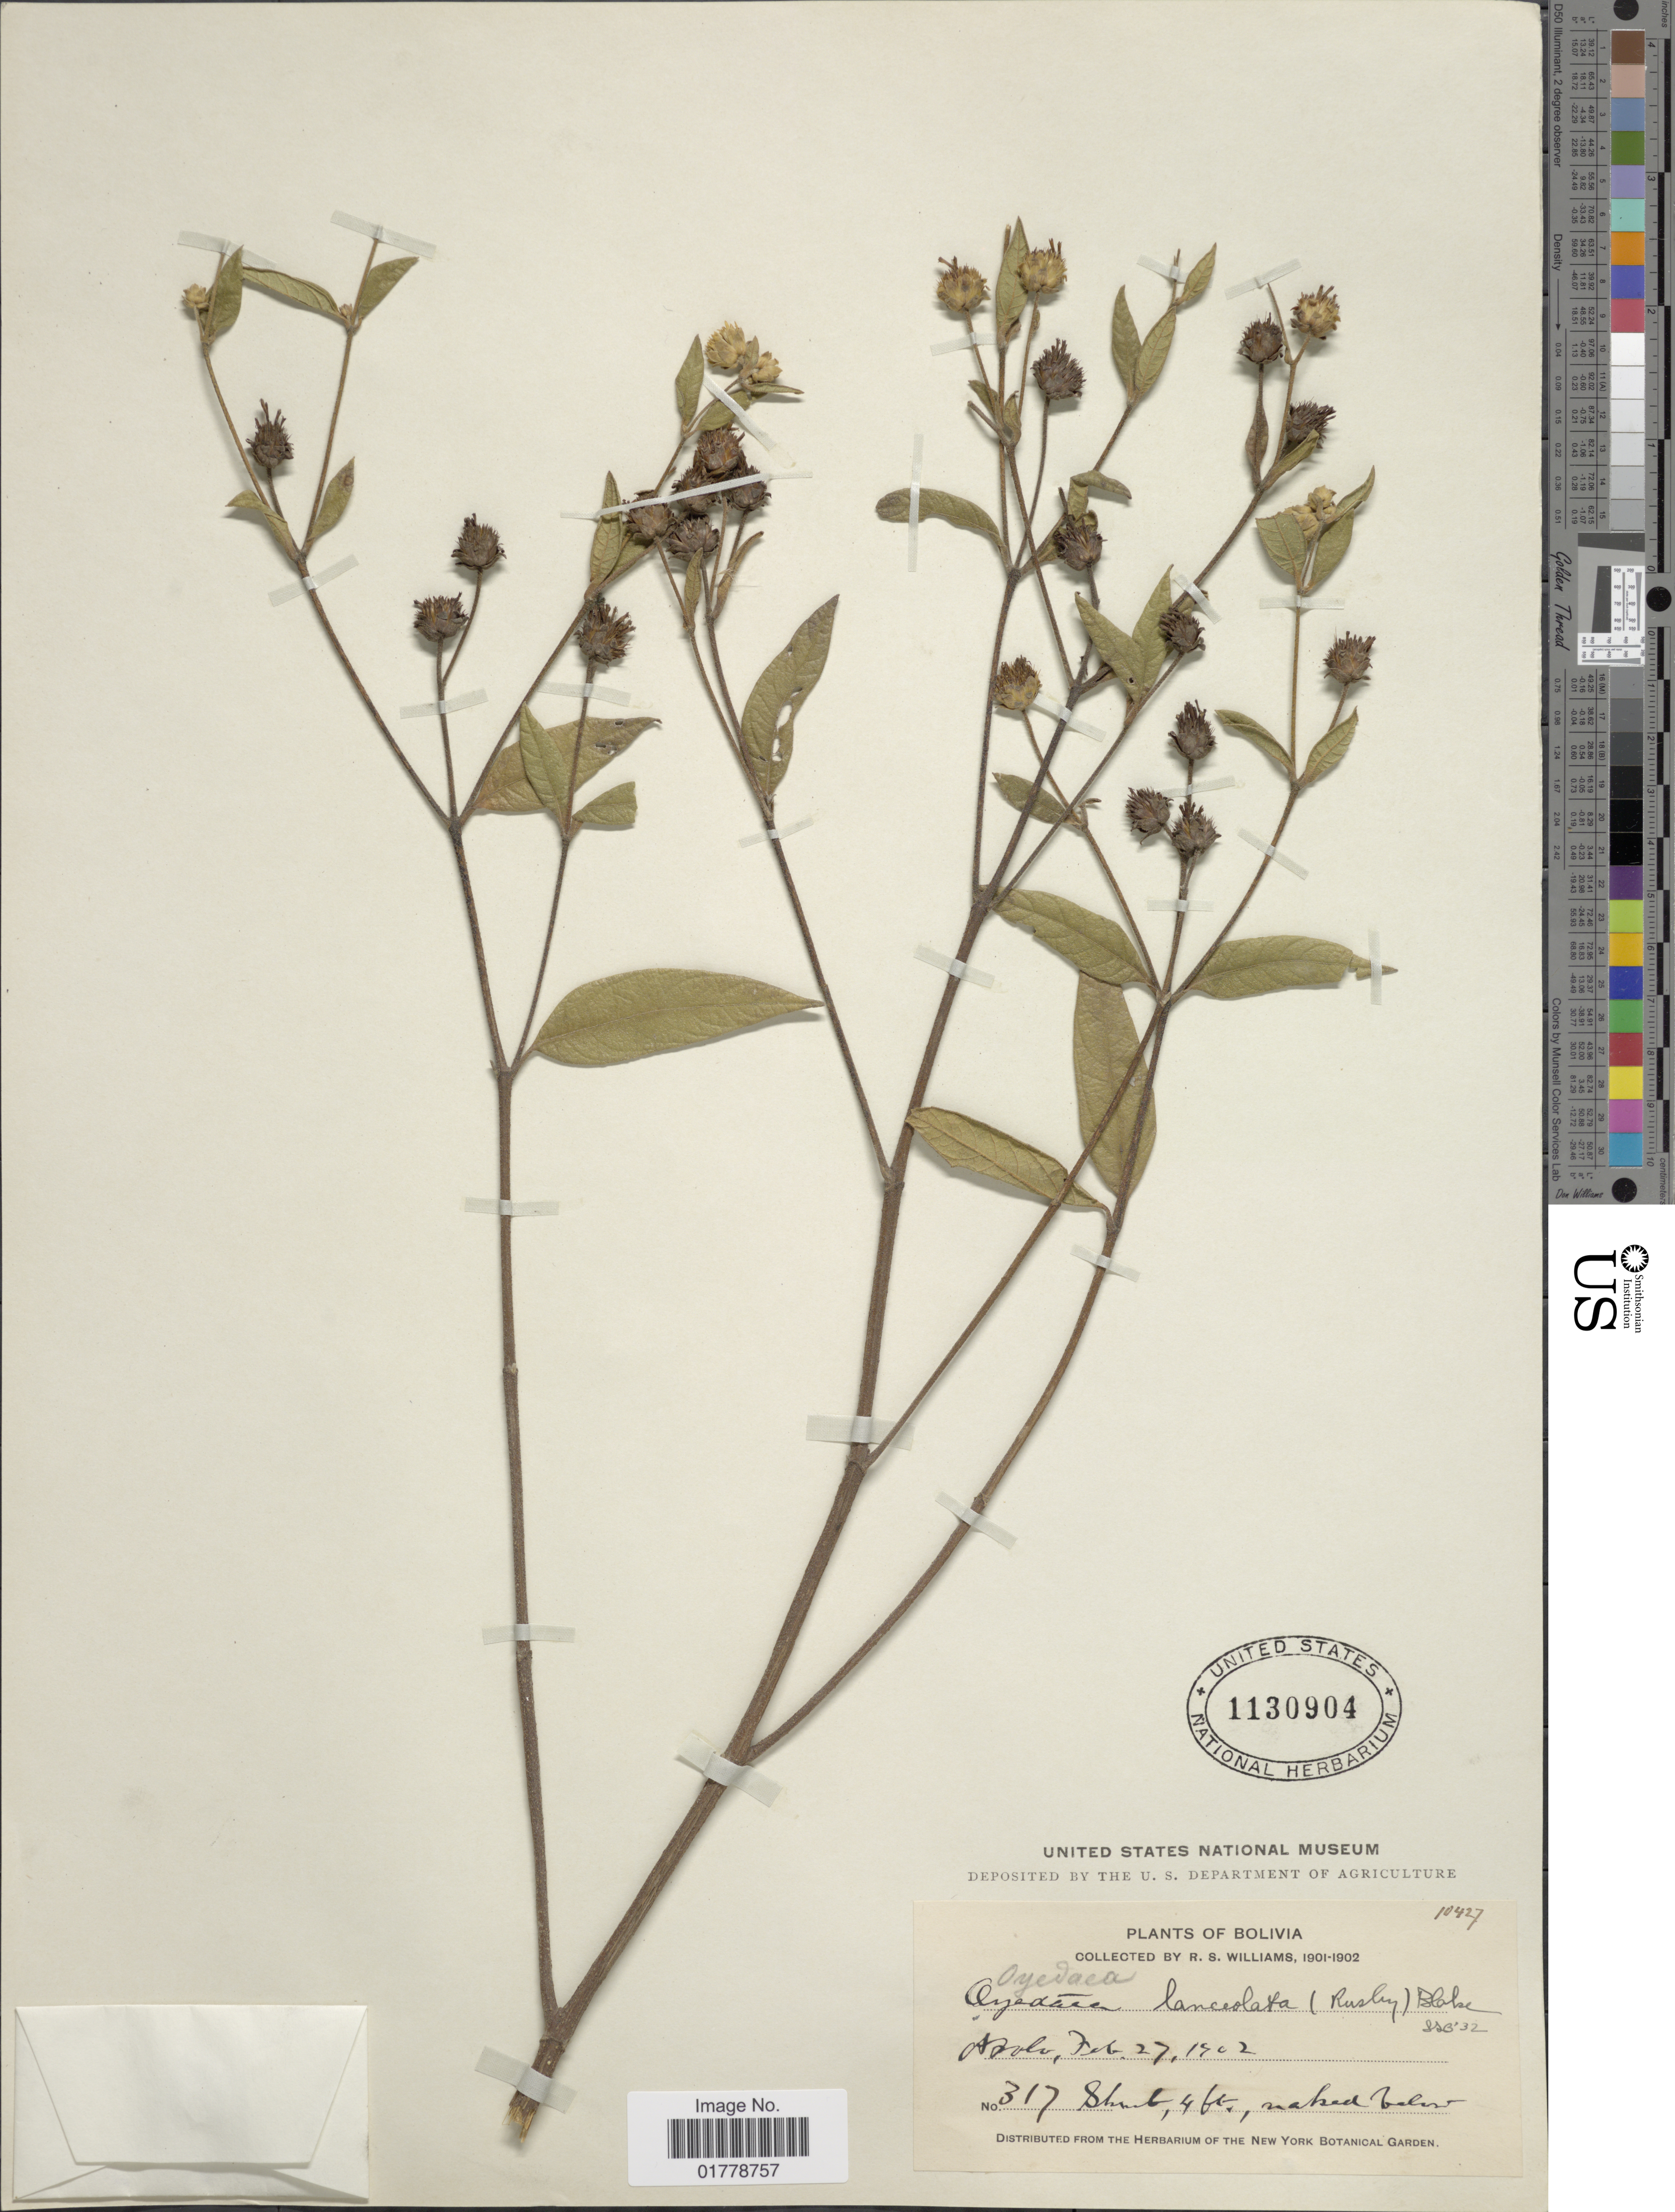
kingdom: Plantae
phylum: Tracheophyta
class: Magnoliopsida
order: Asterales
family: Asteraceae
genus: Oyedaea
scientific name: Oyedaea lanceolata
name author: (Rusby) S.F. Blake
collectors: R. S. Williams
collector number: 10427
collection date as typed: Feb. 27, 1902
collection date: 1902-02-27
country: Bolivia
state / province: La Paz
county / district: Franz Tamayo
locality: Apolo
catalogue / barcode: US 1130904